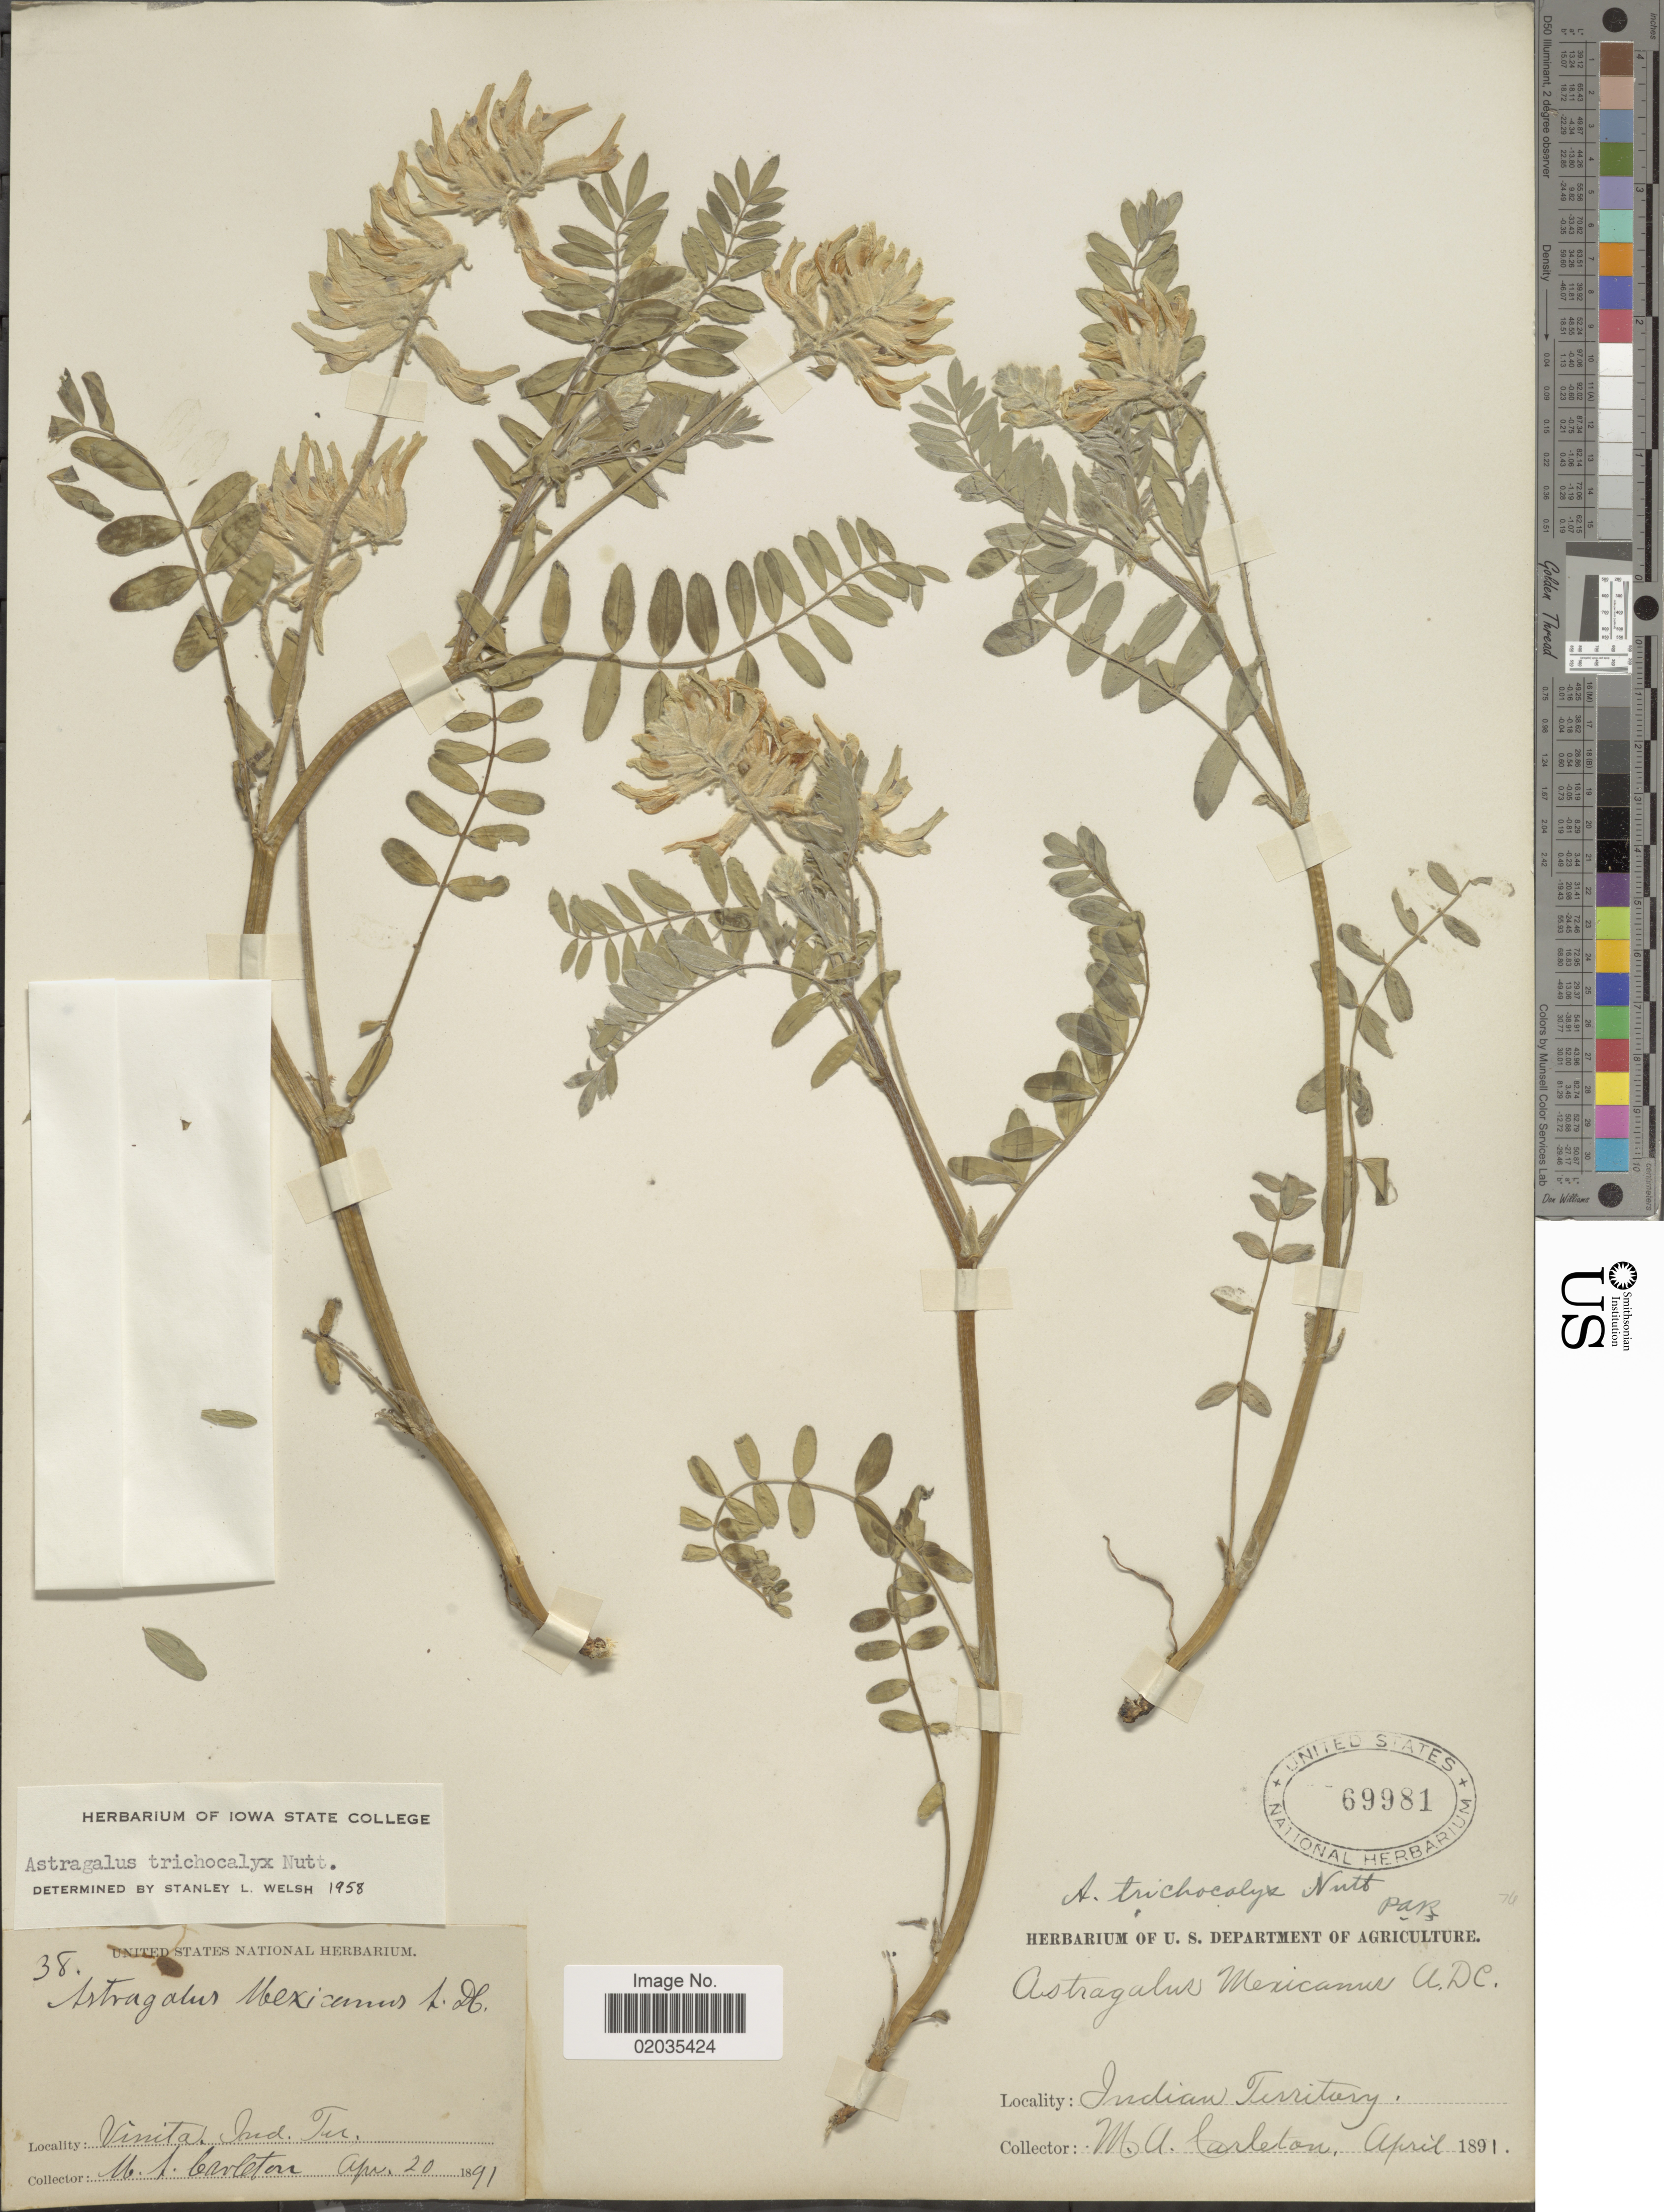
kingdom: Plantae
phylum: Tracheophyta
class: Magnoliopsida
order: Fabales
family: Fabaceae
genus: Astragalus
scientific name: Astragalus trichocalyx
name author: Nutt. ex Torr. & A. Gray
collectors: M. A. Carleton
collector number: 38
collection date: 1891-04-20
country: United States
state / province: Oklahoma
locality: Vinita. Indian Territory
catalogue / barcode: US 69981